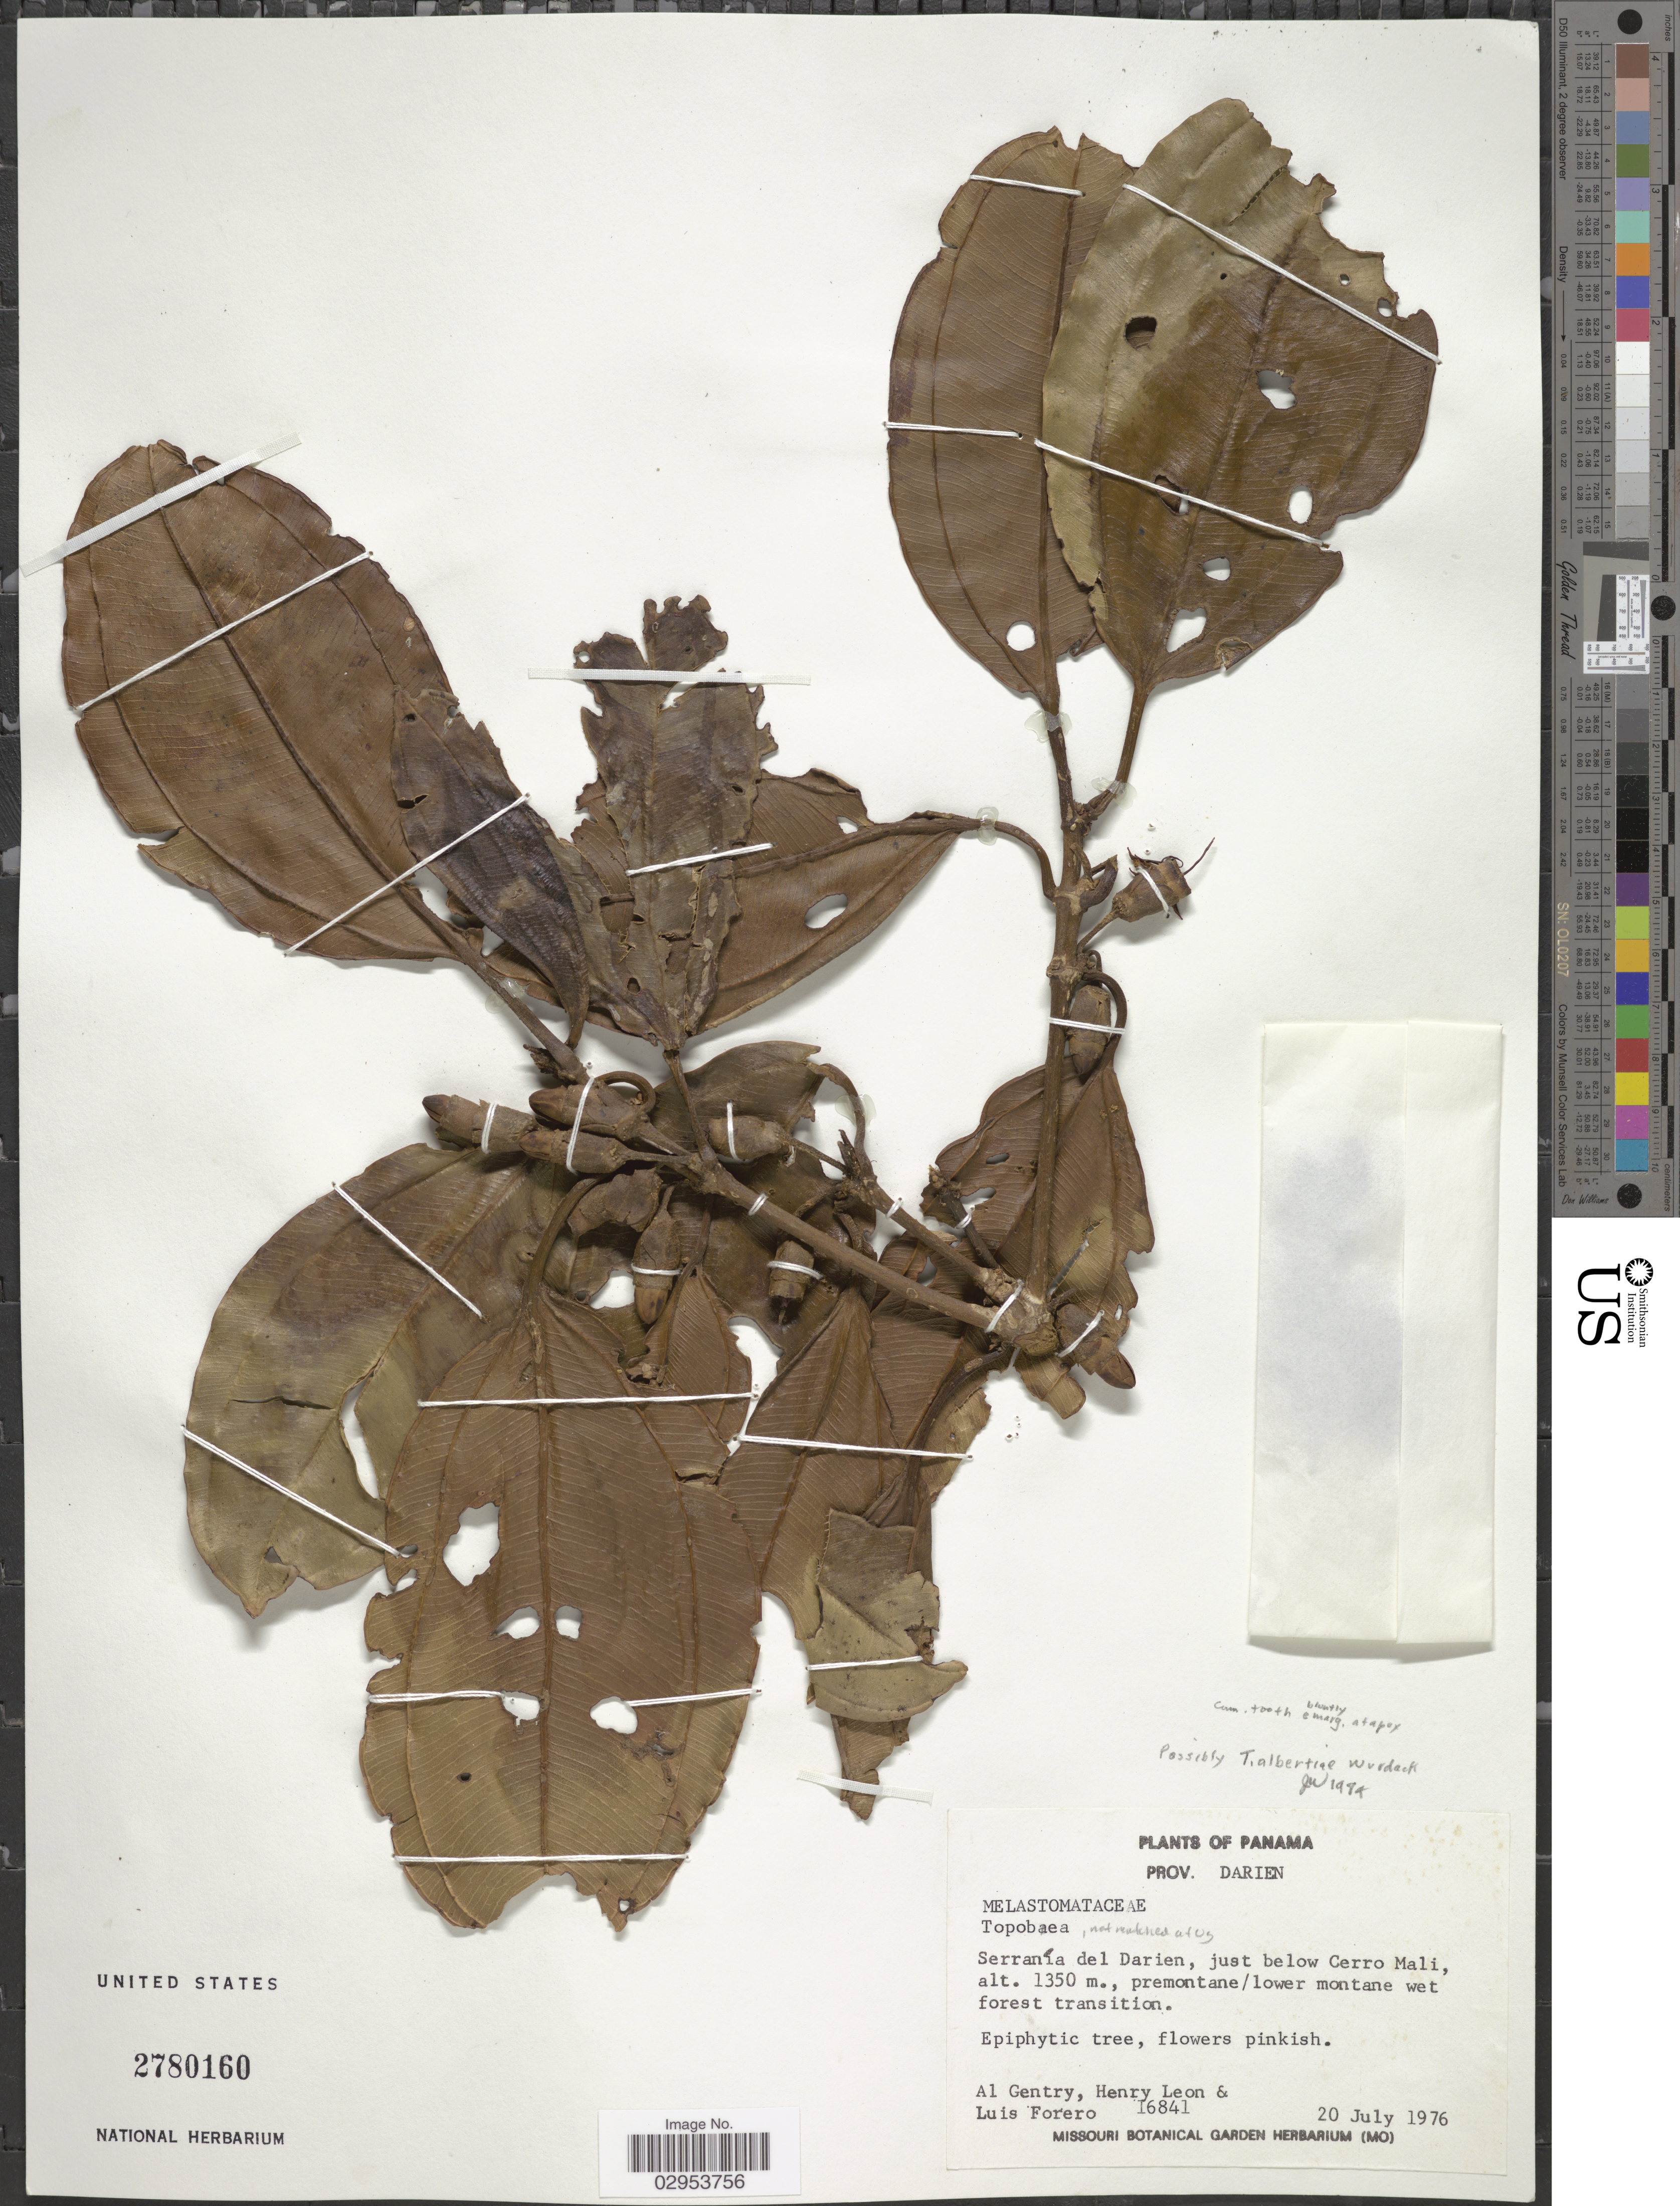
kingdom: Plantae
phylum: Tracheophyta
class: Magnoliopsida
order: Myrtales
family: Melastomataceae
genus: Topobea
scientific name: Topobea albertiae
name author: Wurdack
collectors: A. H. Gentry, Henry Leon & L. Forero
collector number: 16841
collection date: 1976-07-20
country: Panama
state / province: Darién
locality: Serranía del Darien, just below Cerro Mali.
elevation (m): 1350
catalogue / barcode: US 2780160